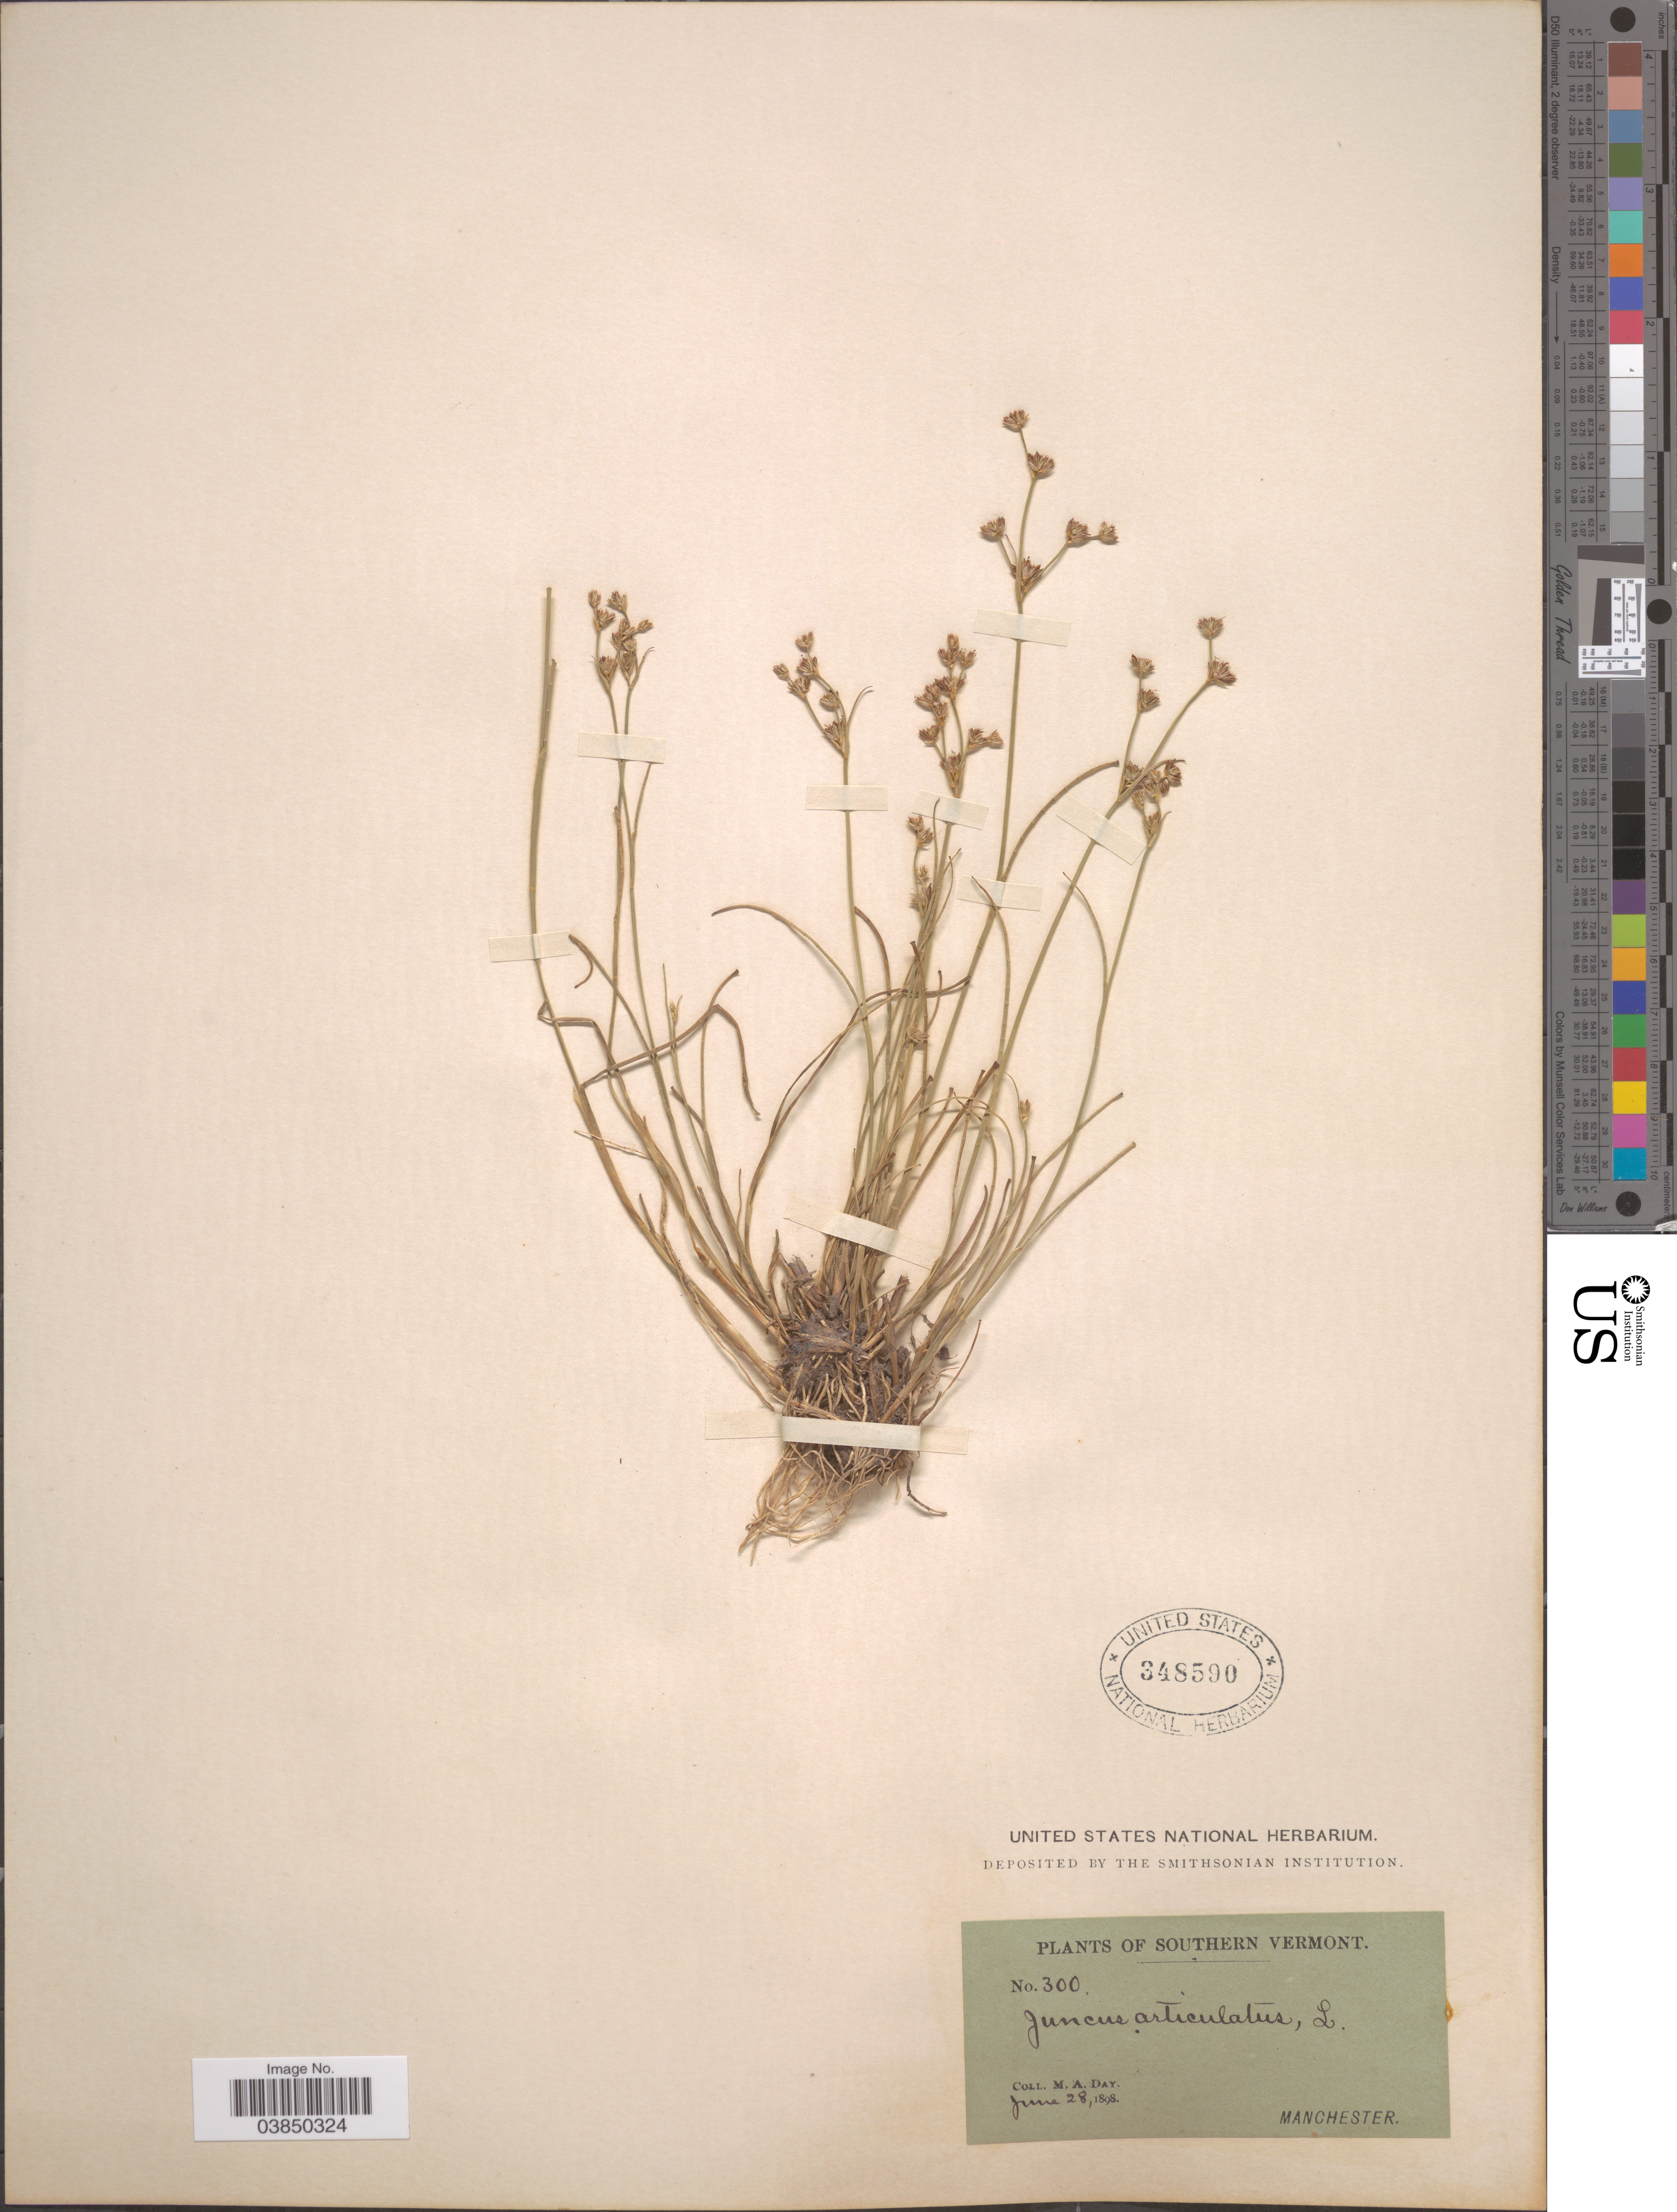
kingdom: Plantae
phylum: Tracheophyta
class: Liliopsida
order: Poales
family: Juncaceae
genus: Juncus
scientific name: Juncus articulatus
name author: L.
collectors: M. Day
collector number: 300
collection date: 1898-06-28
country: United States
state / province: Vermont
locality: Southern Vermont. Manchester.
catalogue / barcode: US 348590